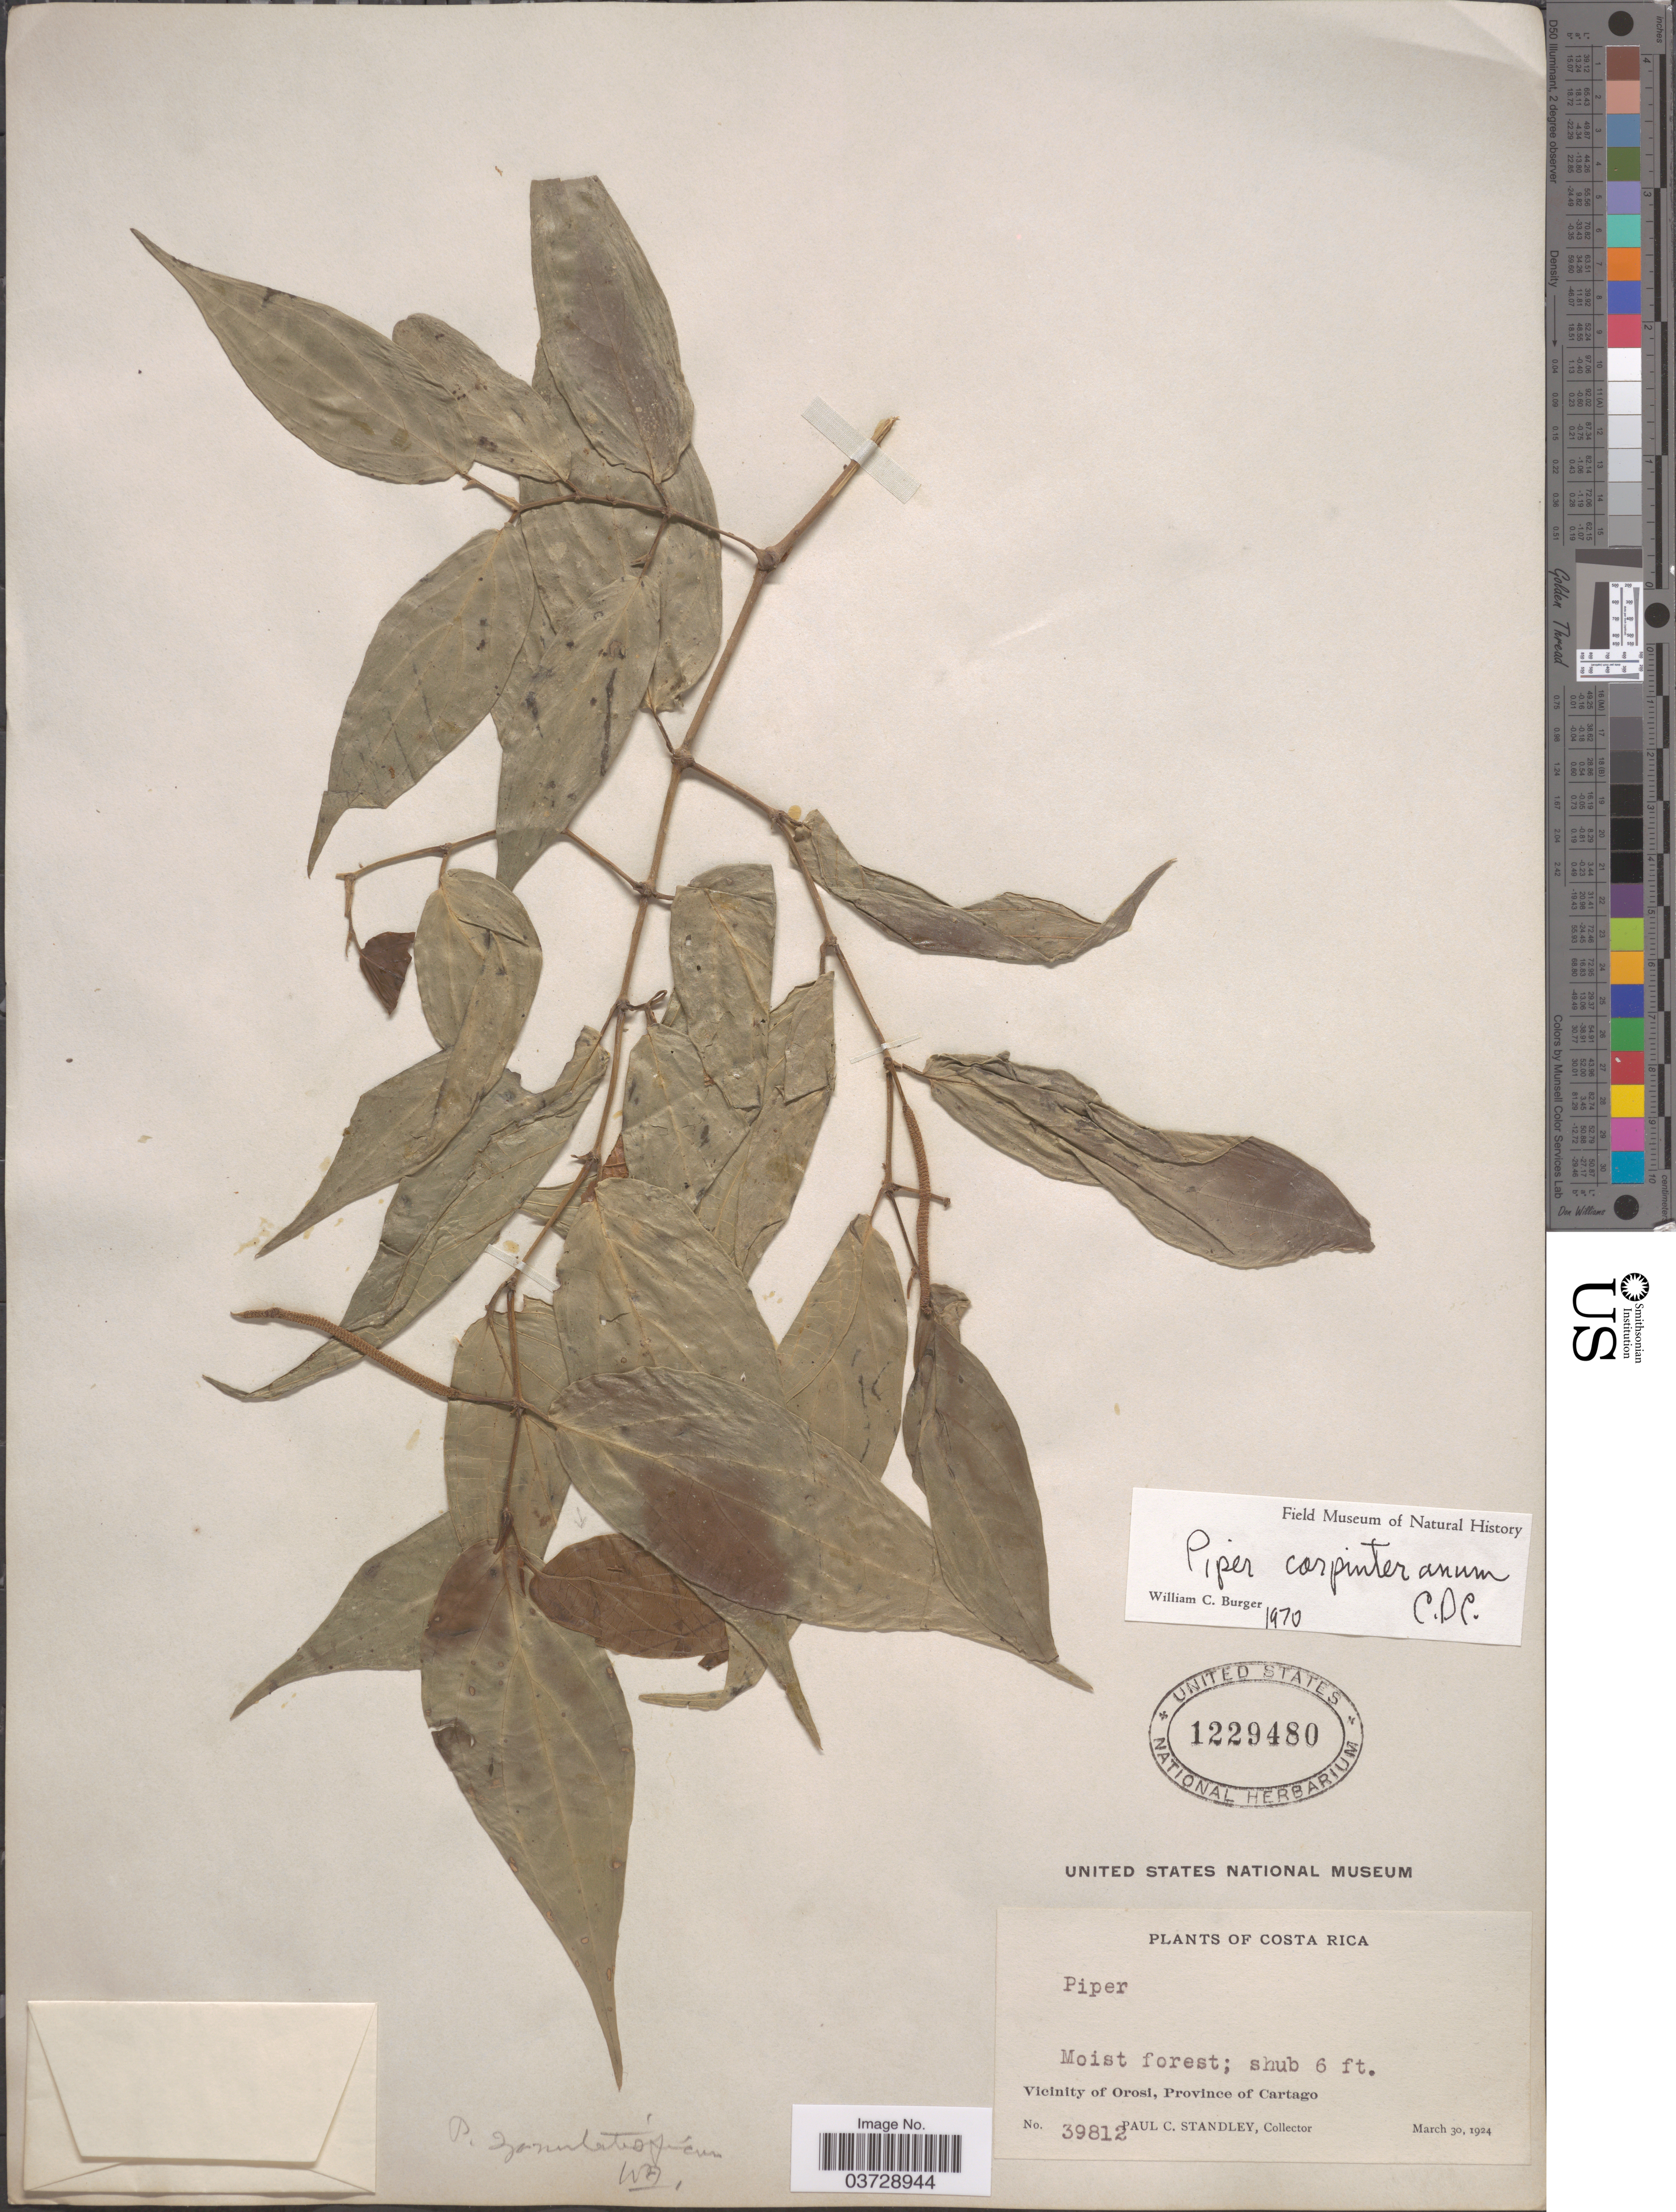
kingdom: Plantae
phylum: Tracheophyta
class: Magnoliopsida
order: Piperales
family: Piperaceae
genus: Piper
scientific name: Piper carpinteranum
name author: C. DC.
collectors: P. C. Standley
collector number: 39812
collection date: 1924-03-30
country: Costa Rica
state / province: Cartago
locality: Vicinity of Orosi.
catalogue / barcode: US 1229480